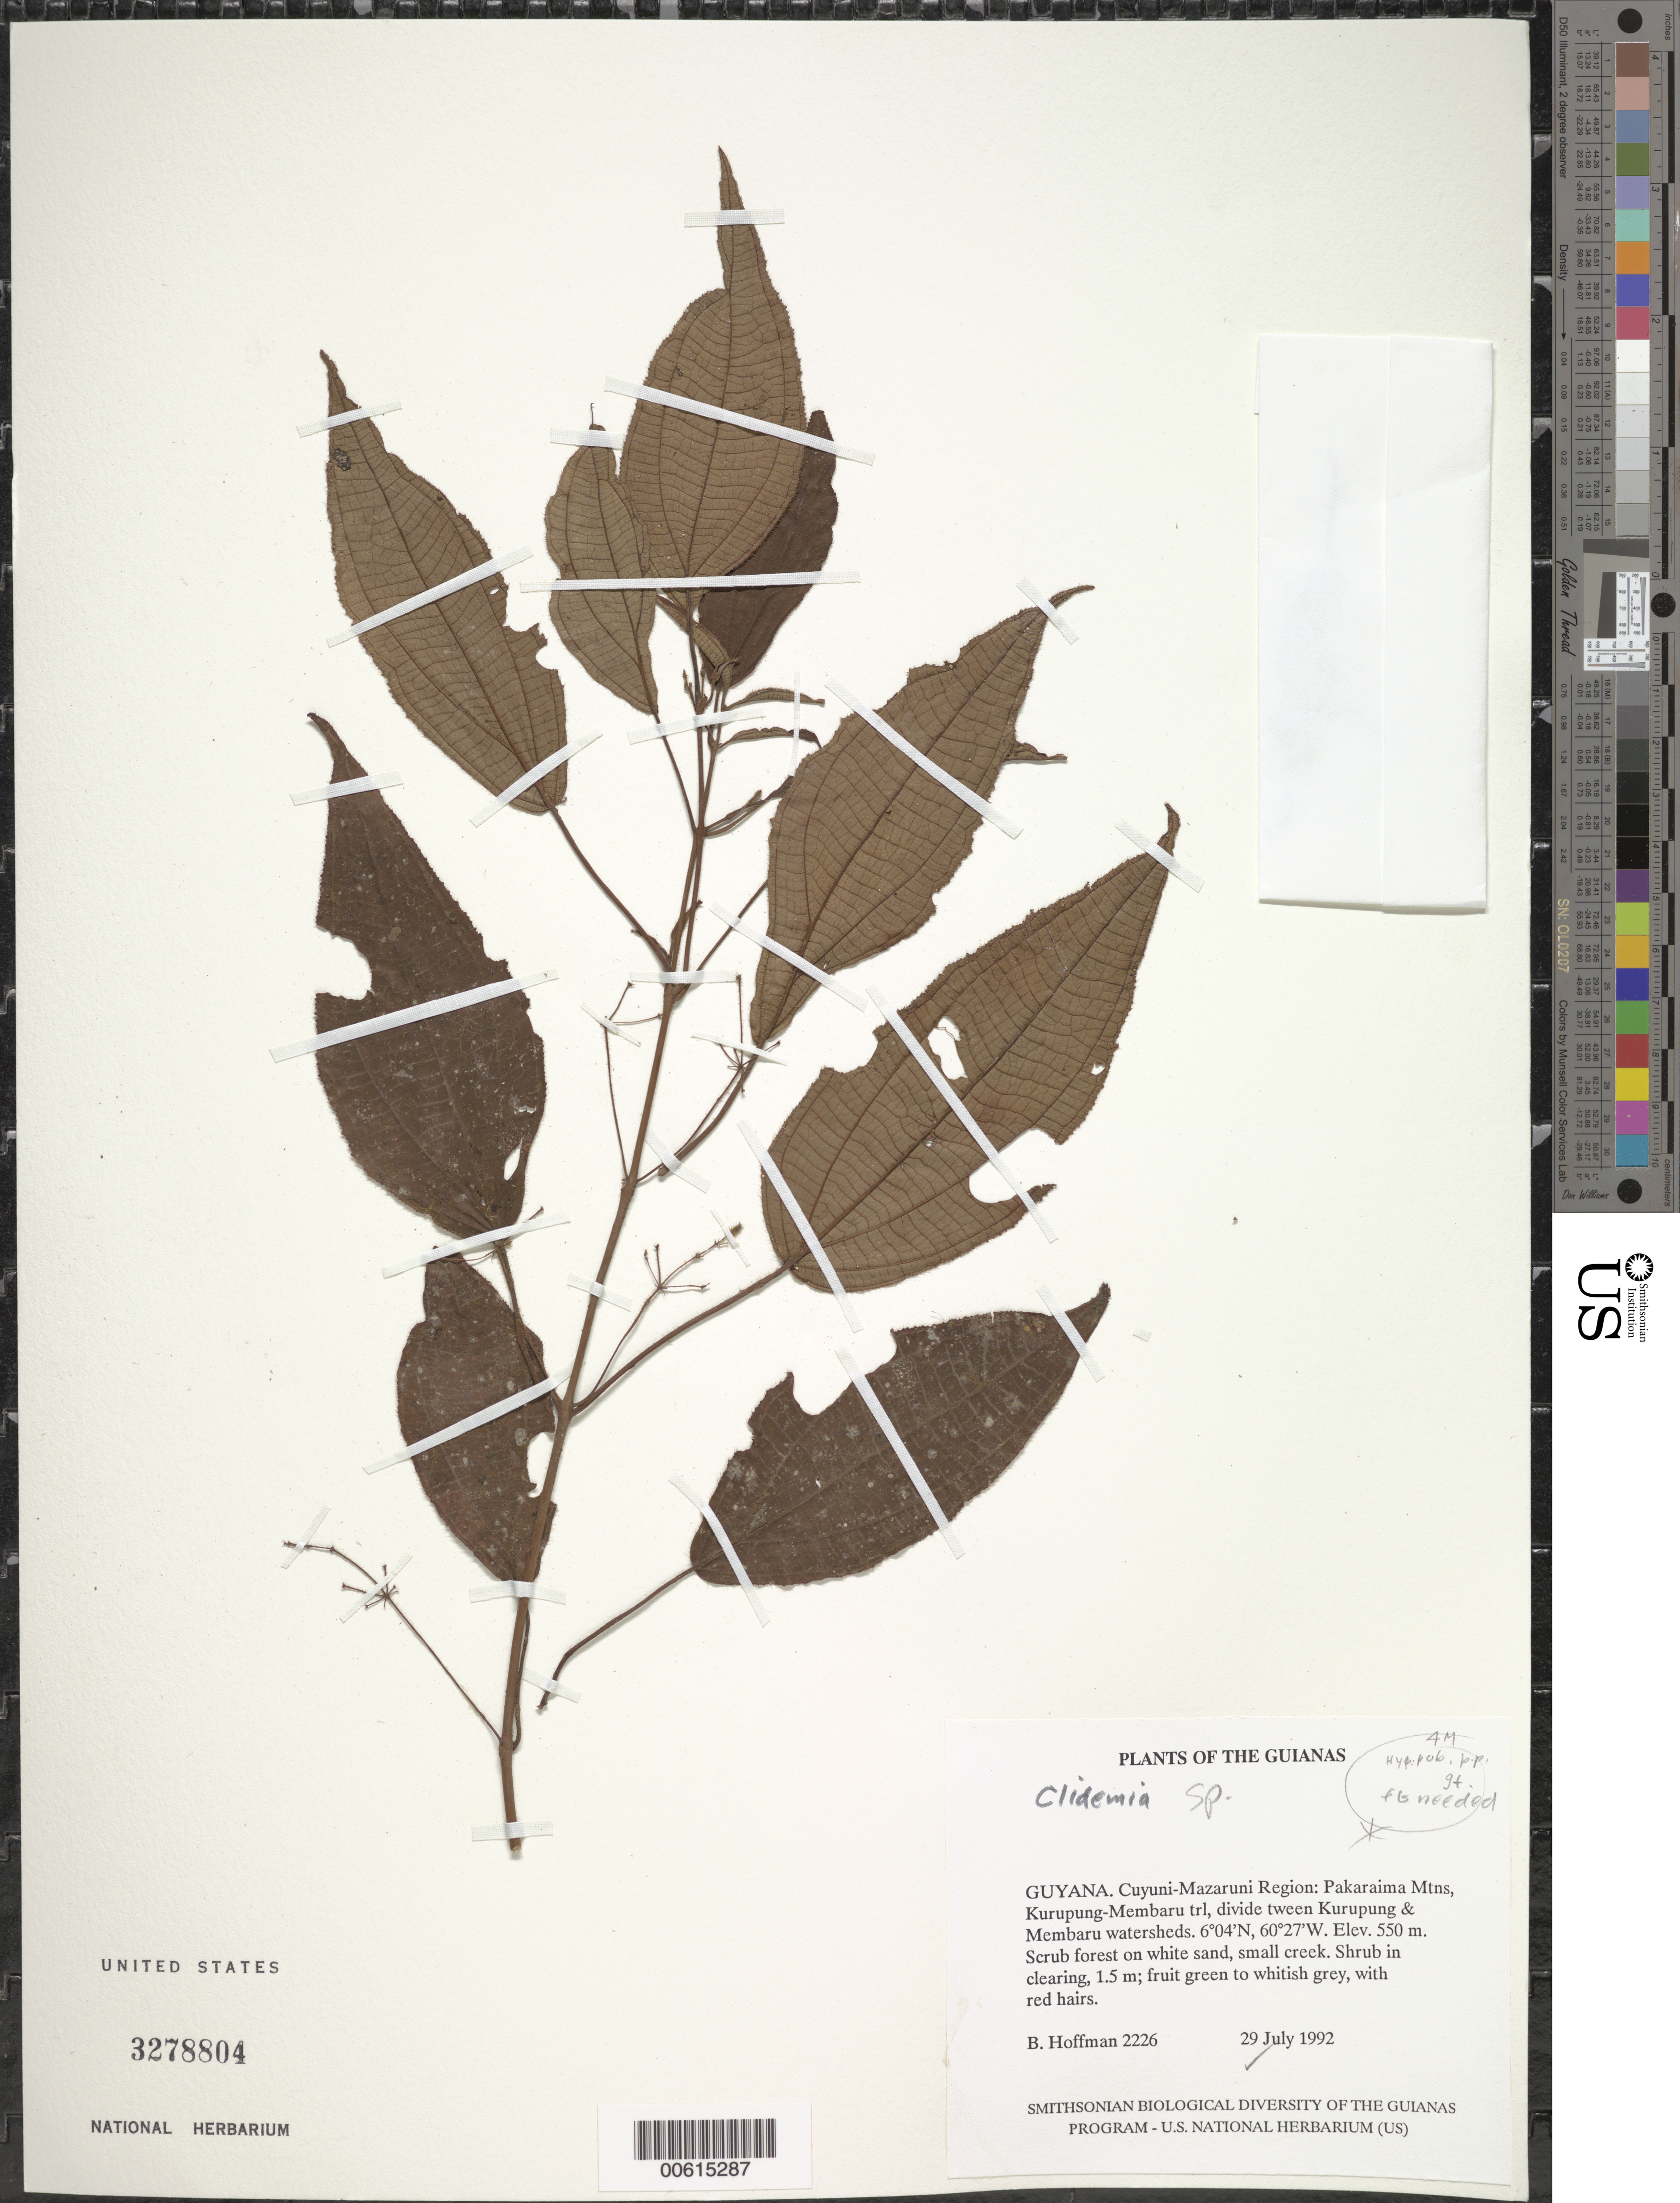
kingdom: Plantae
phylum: Tracheophyta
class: Magnoliopsida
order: Myrtales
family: Melastomataceae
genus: Clidemia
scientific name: Clidemia sp.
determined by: Wurdack, John J., (US), US (UNITED STATES)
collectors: B. Hoffman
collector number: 2226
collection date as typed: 29 July 1992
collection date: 1992-07-29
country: Guyana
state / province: Cuyuni-Mazaruni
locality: Pakaraima Mountains, Kurupung-Membaru trail, divide between Kurupung & Membaru watersheds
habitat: Scrub forest on white sand, small creek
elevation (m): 550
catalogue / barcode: US 3278804